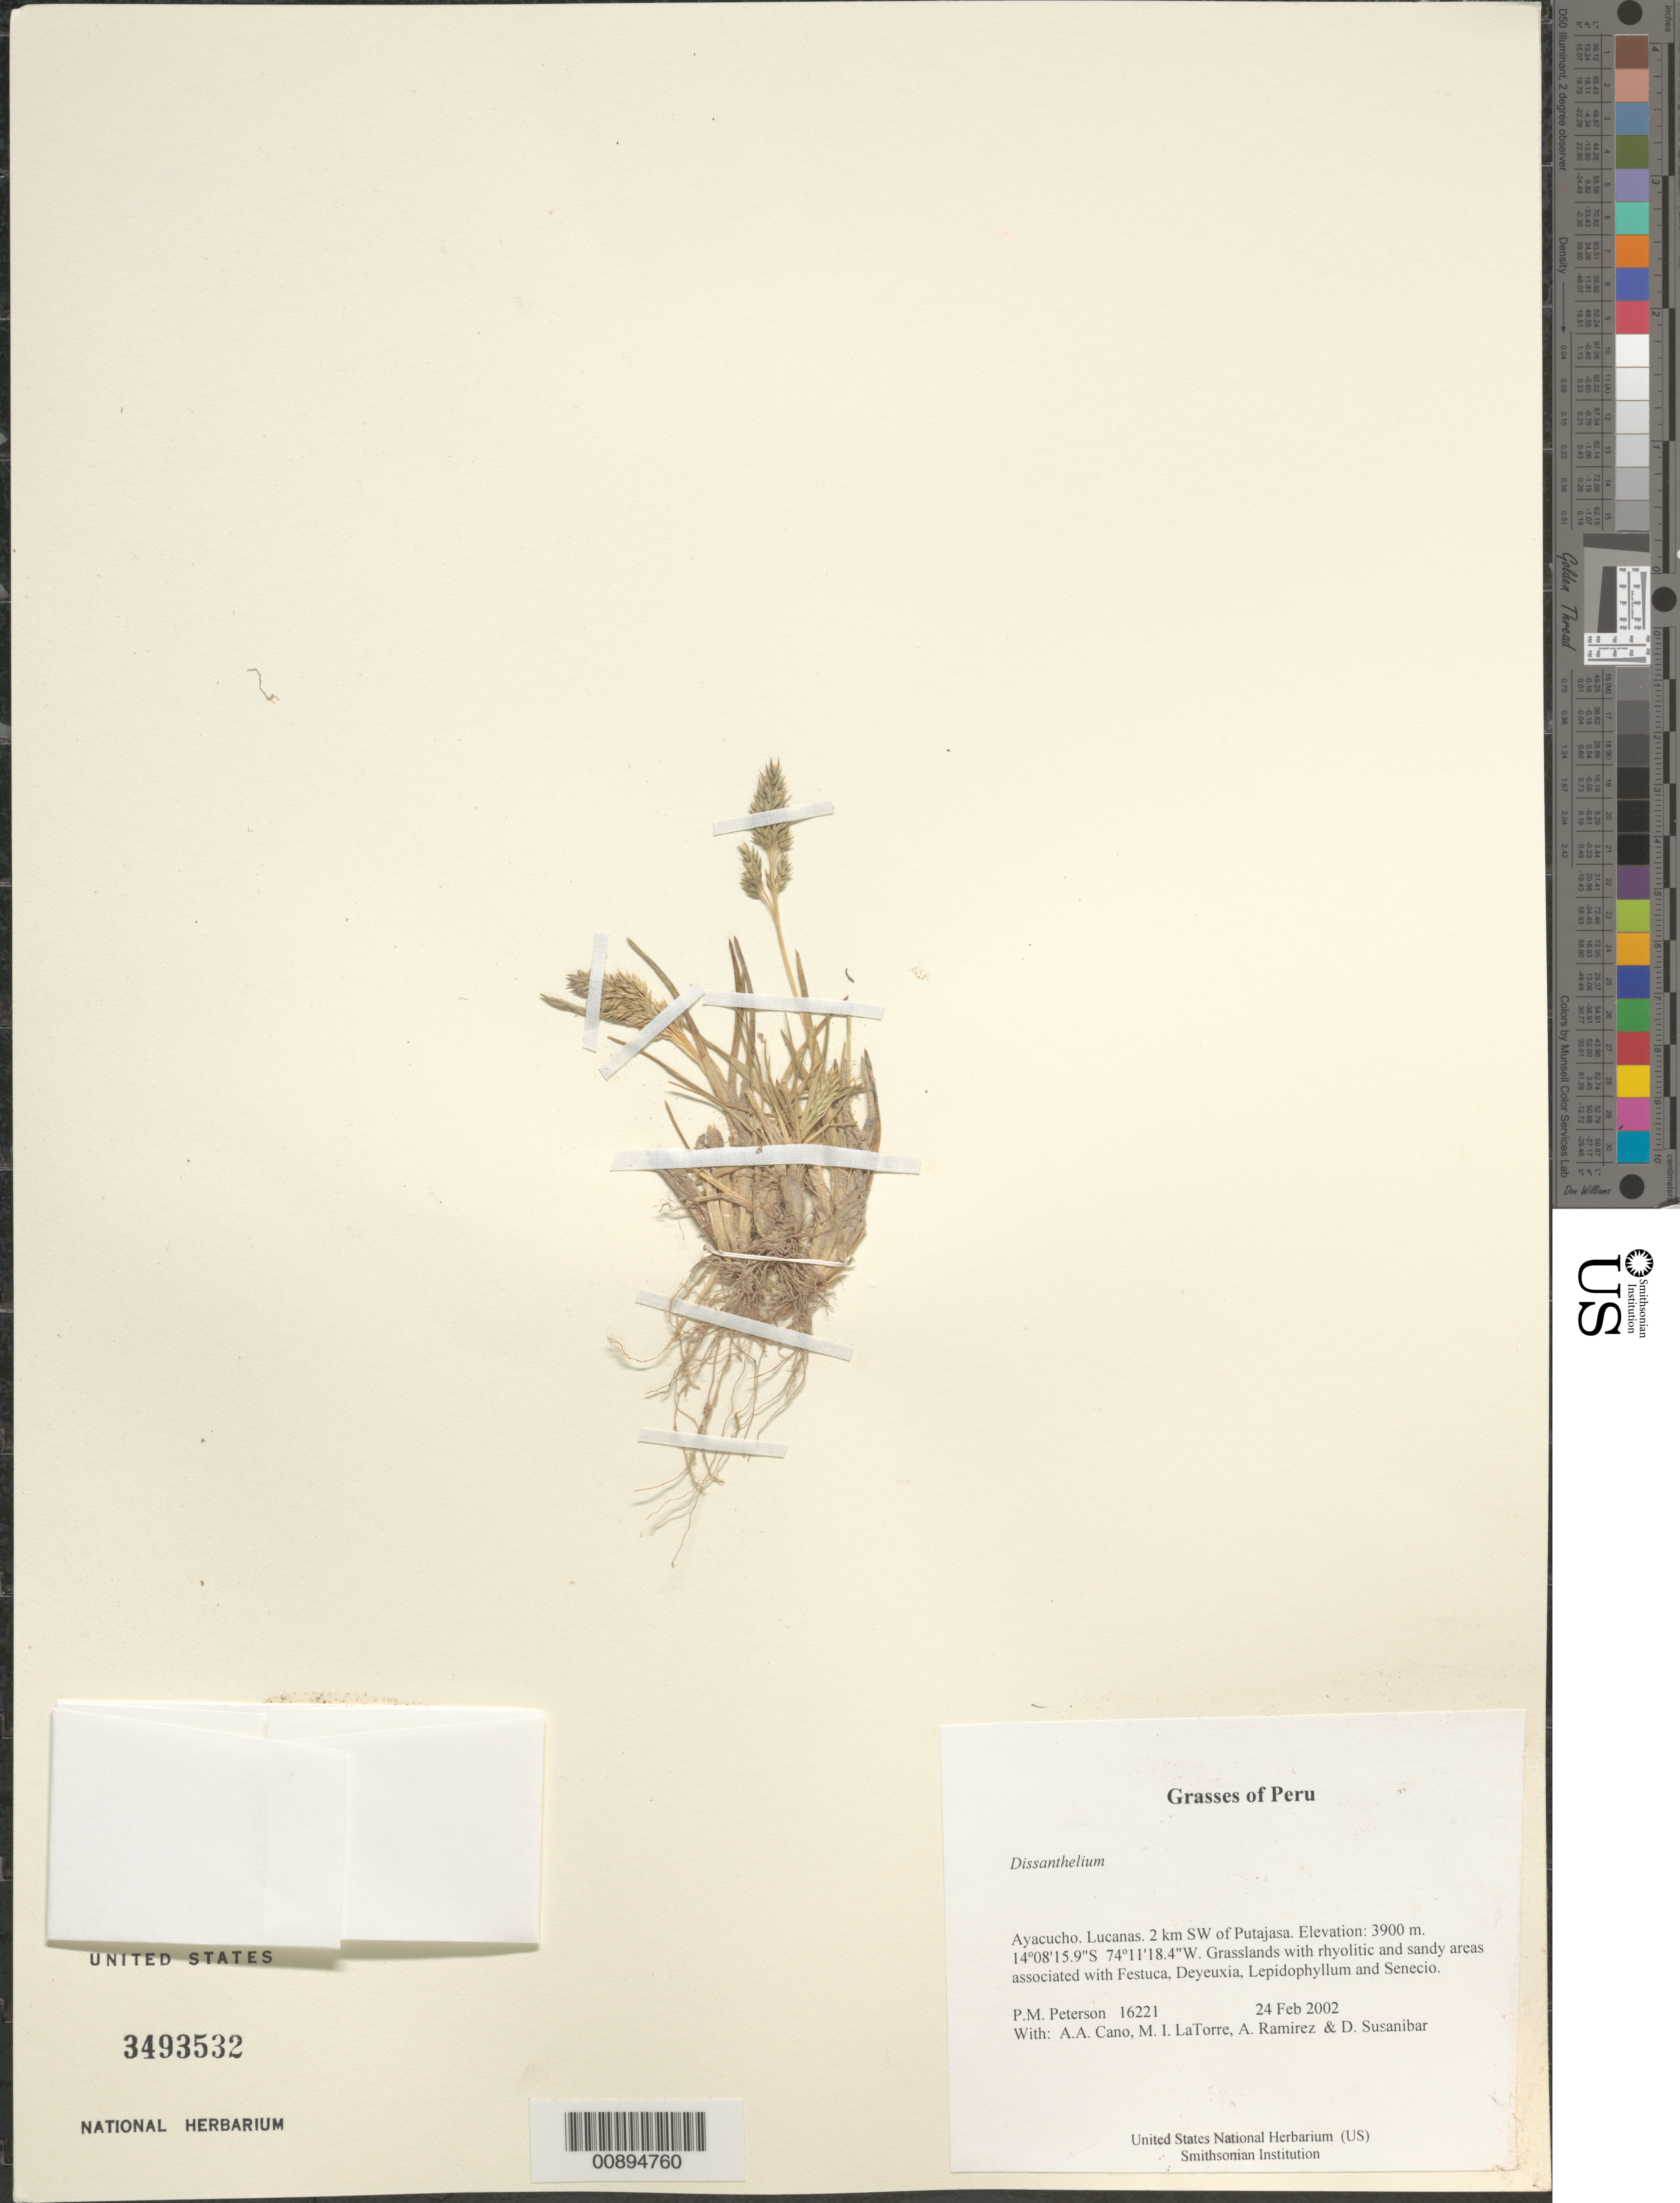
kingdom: Plantae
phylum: Tracheophyta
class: Liliopsida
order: Poales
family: Poaceae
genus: Dissanthelium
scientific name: Dissanthelium sp.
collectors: P. M. Peterson, A. Cano, M. I. La Torre, A. Ramírez & D. Susanibar Cruz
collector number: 16221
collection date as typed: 24 Feb 2002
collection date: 2002-02-24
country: Peru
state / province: Ayacucho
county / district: Lucanas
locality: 2 km SW of Putajasa.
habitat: Grasslands with rhyolitic and sandy areas associated with ~Festuca, Deyeuxia, Lepidophyllum and Senecio~.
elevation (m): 3900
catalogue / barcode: US 3493532